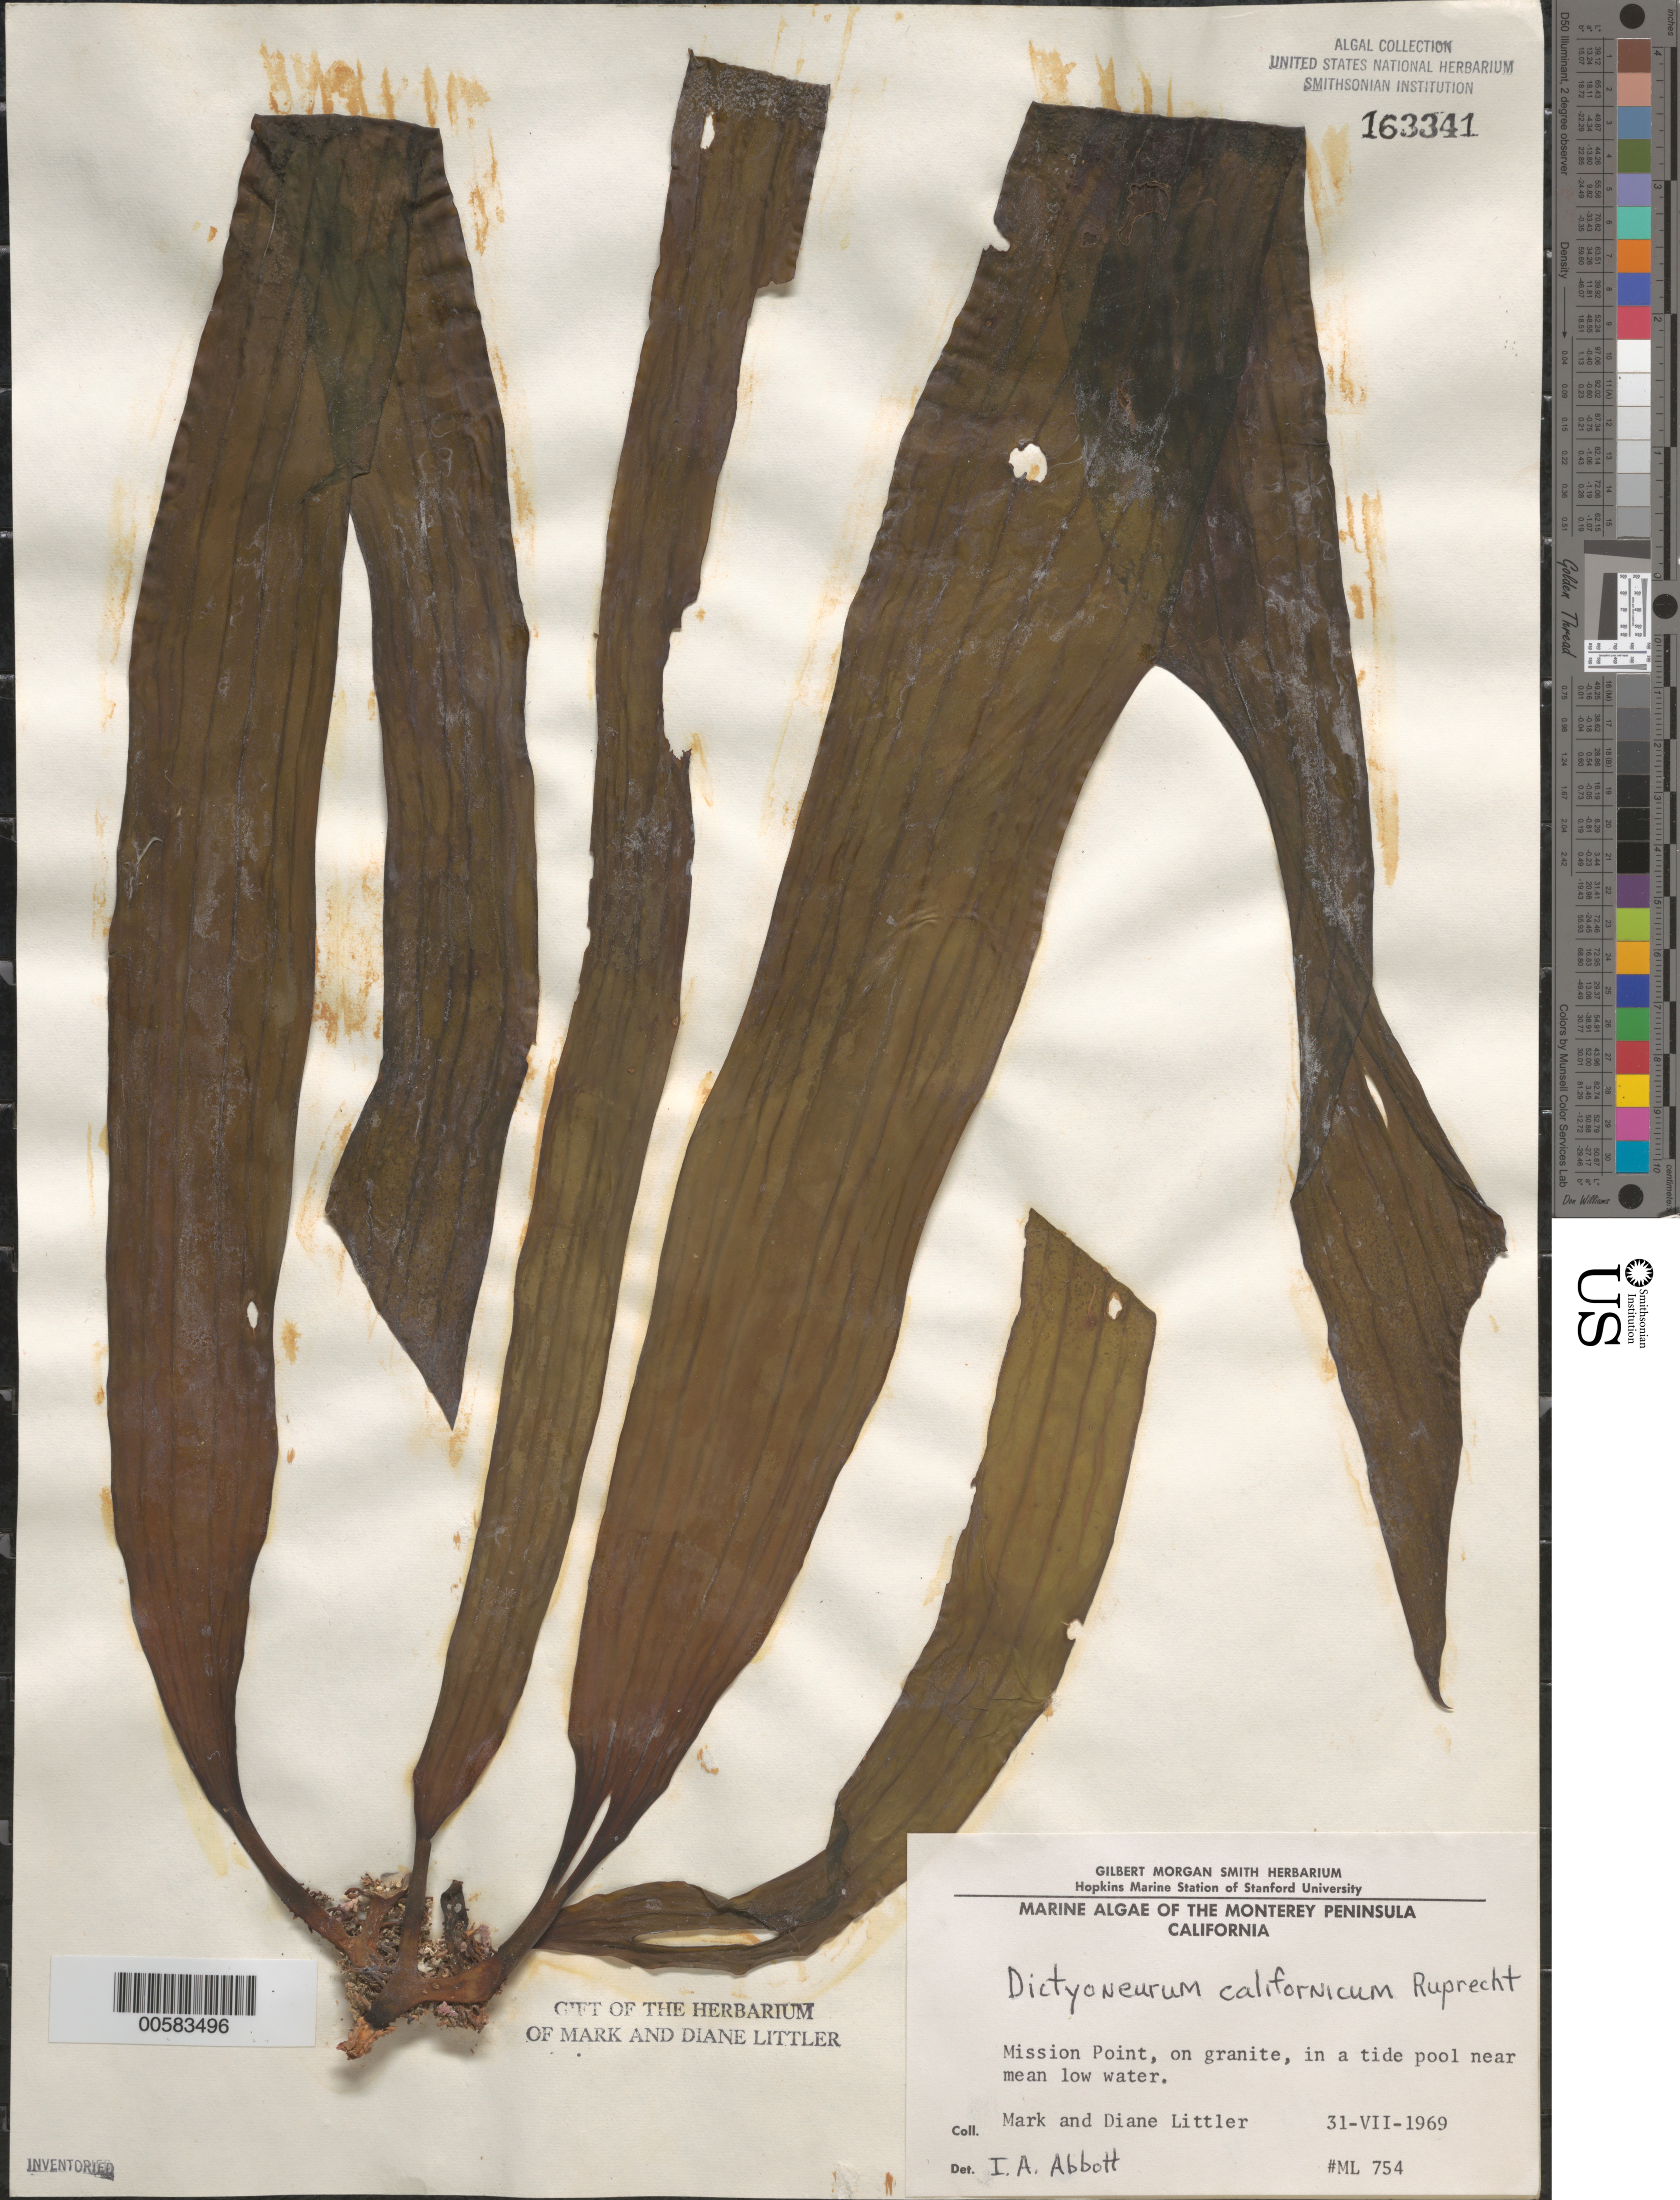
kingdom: Chromista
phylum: Ochrophyta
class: Phaeophyceae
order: Laminariales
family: Costariaceae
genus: Dictyoneurum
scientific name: Dictyoneurum californicum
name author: Rupr.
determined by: Abbott, Isabella A.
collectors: M. M. Littler & D. S. Littler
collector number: ML 754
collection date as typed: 31 Jul 1969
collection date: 1969-07-31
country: United States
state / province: California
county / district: Monterey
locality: Mission Point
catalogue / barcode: US 163341